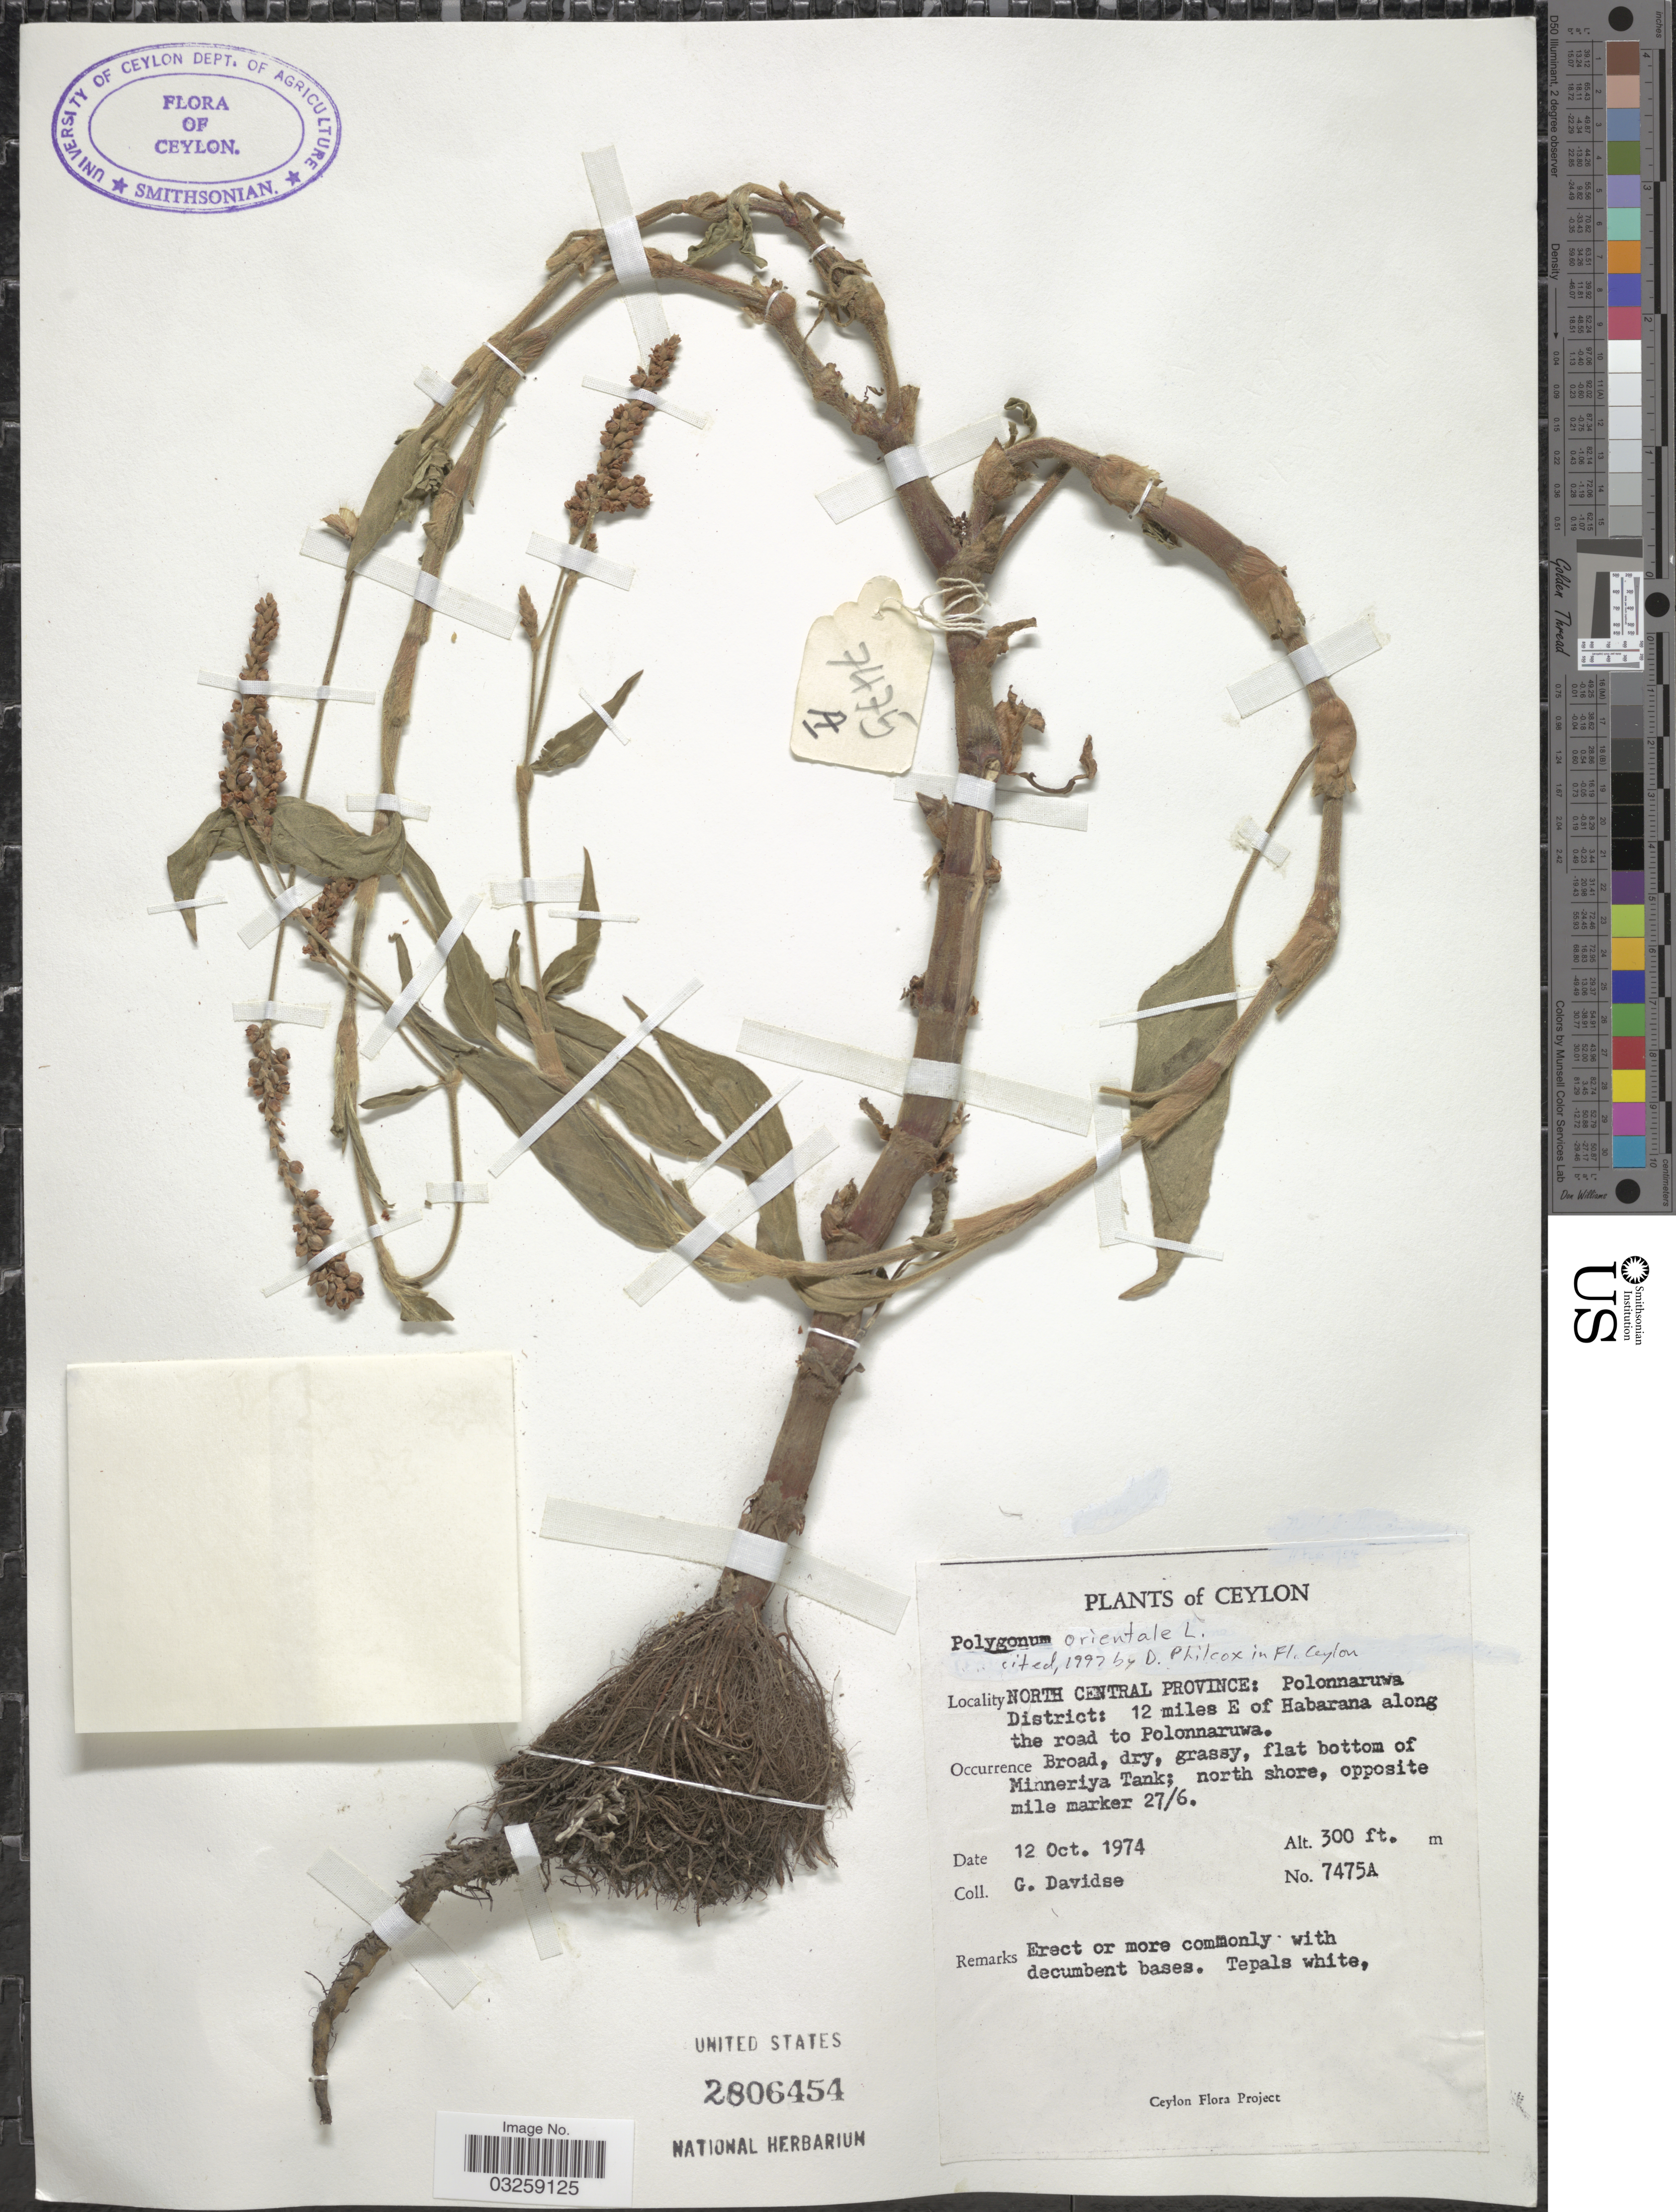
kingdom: Plantae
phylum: Tracheophyta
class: Magnoliopsida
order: Caryophyllales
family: Polygonaceae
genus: Polygonum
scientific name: Polygonum orientale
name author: L.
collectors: G. Davidse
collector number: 7475A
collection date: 1974-10-12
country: Sri Lanka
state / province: North Central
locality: Ceylon. Polonnaruwa District: 12 miles E of Habarana along the road to Polonnaruwa. Flat bottom of Minneriya Tank; north shore, opposite mile marker 27/6.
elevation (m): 91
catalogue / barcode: US 2806454